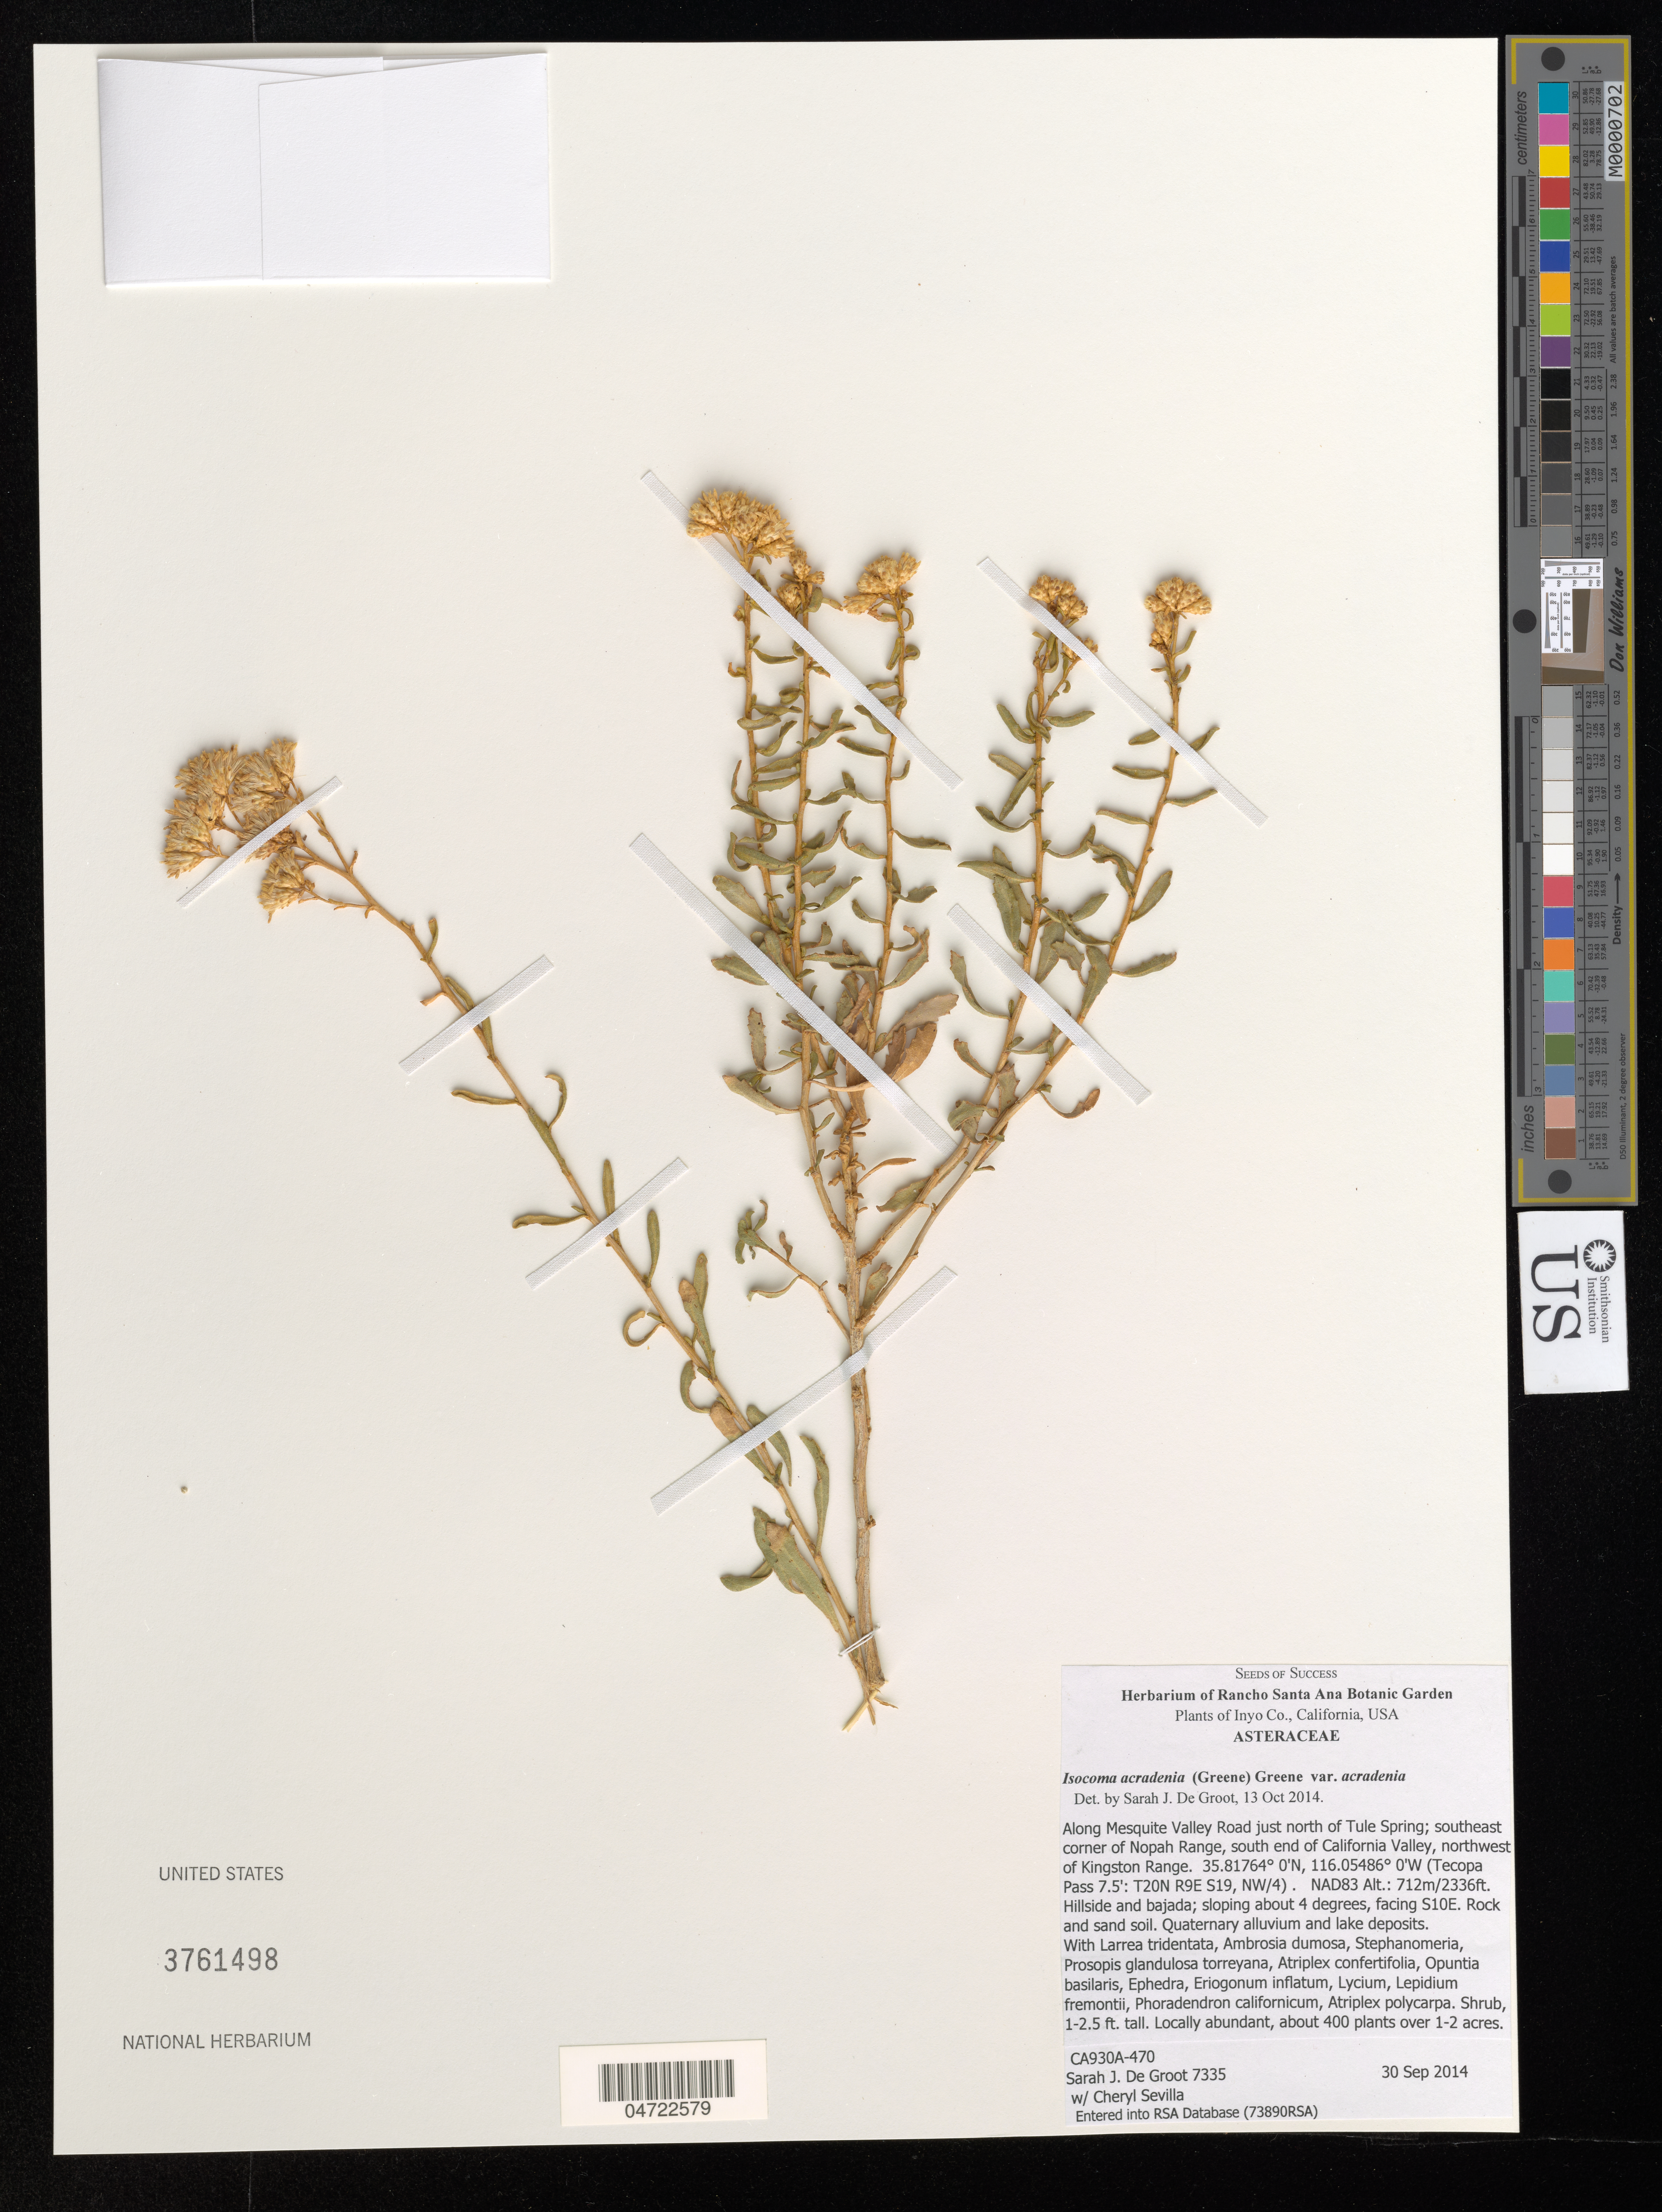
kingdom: Plantae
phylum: Tracheophyta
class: Magnoliopsida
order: Asterales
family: Asteraceae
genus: Isocoma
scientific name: Isocoma acradenia var. acradenia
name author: (Greene) Greene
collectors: S. De Groot & C. Sevilla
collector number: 7335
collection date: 2014-09-30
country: United States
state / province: California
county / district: Inyo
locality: Inyo Co. Along Mesquite Valley Road just north of Tule Spring; southeast corner of Nopah Range, south end of California Valley, northwest of Kingston Range. (Tecopa Pass 7.5': T20N R9E S19, NW/4).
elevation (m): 712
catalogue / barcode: US 3761498